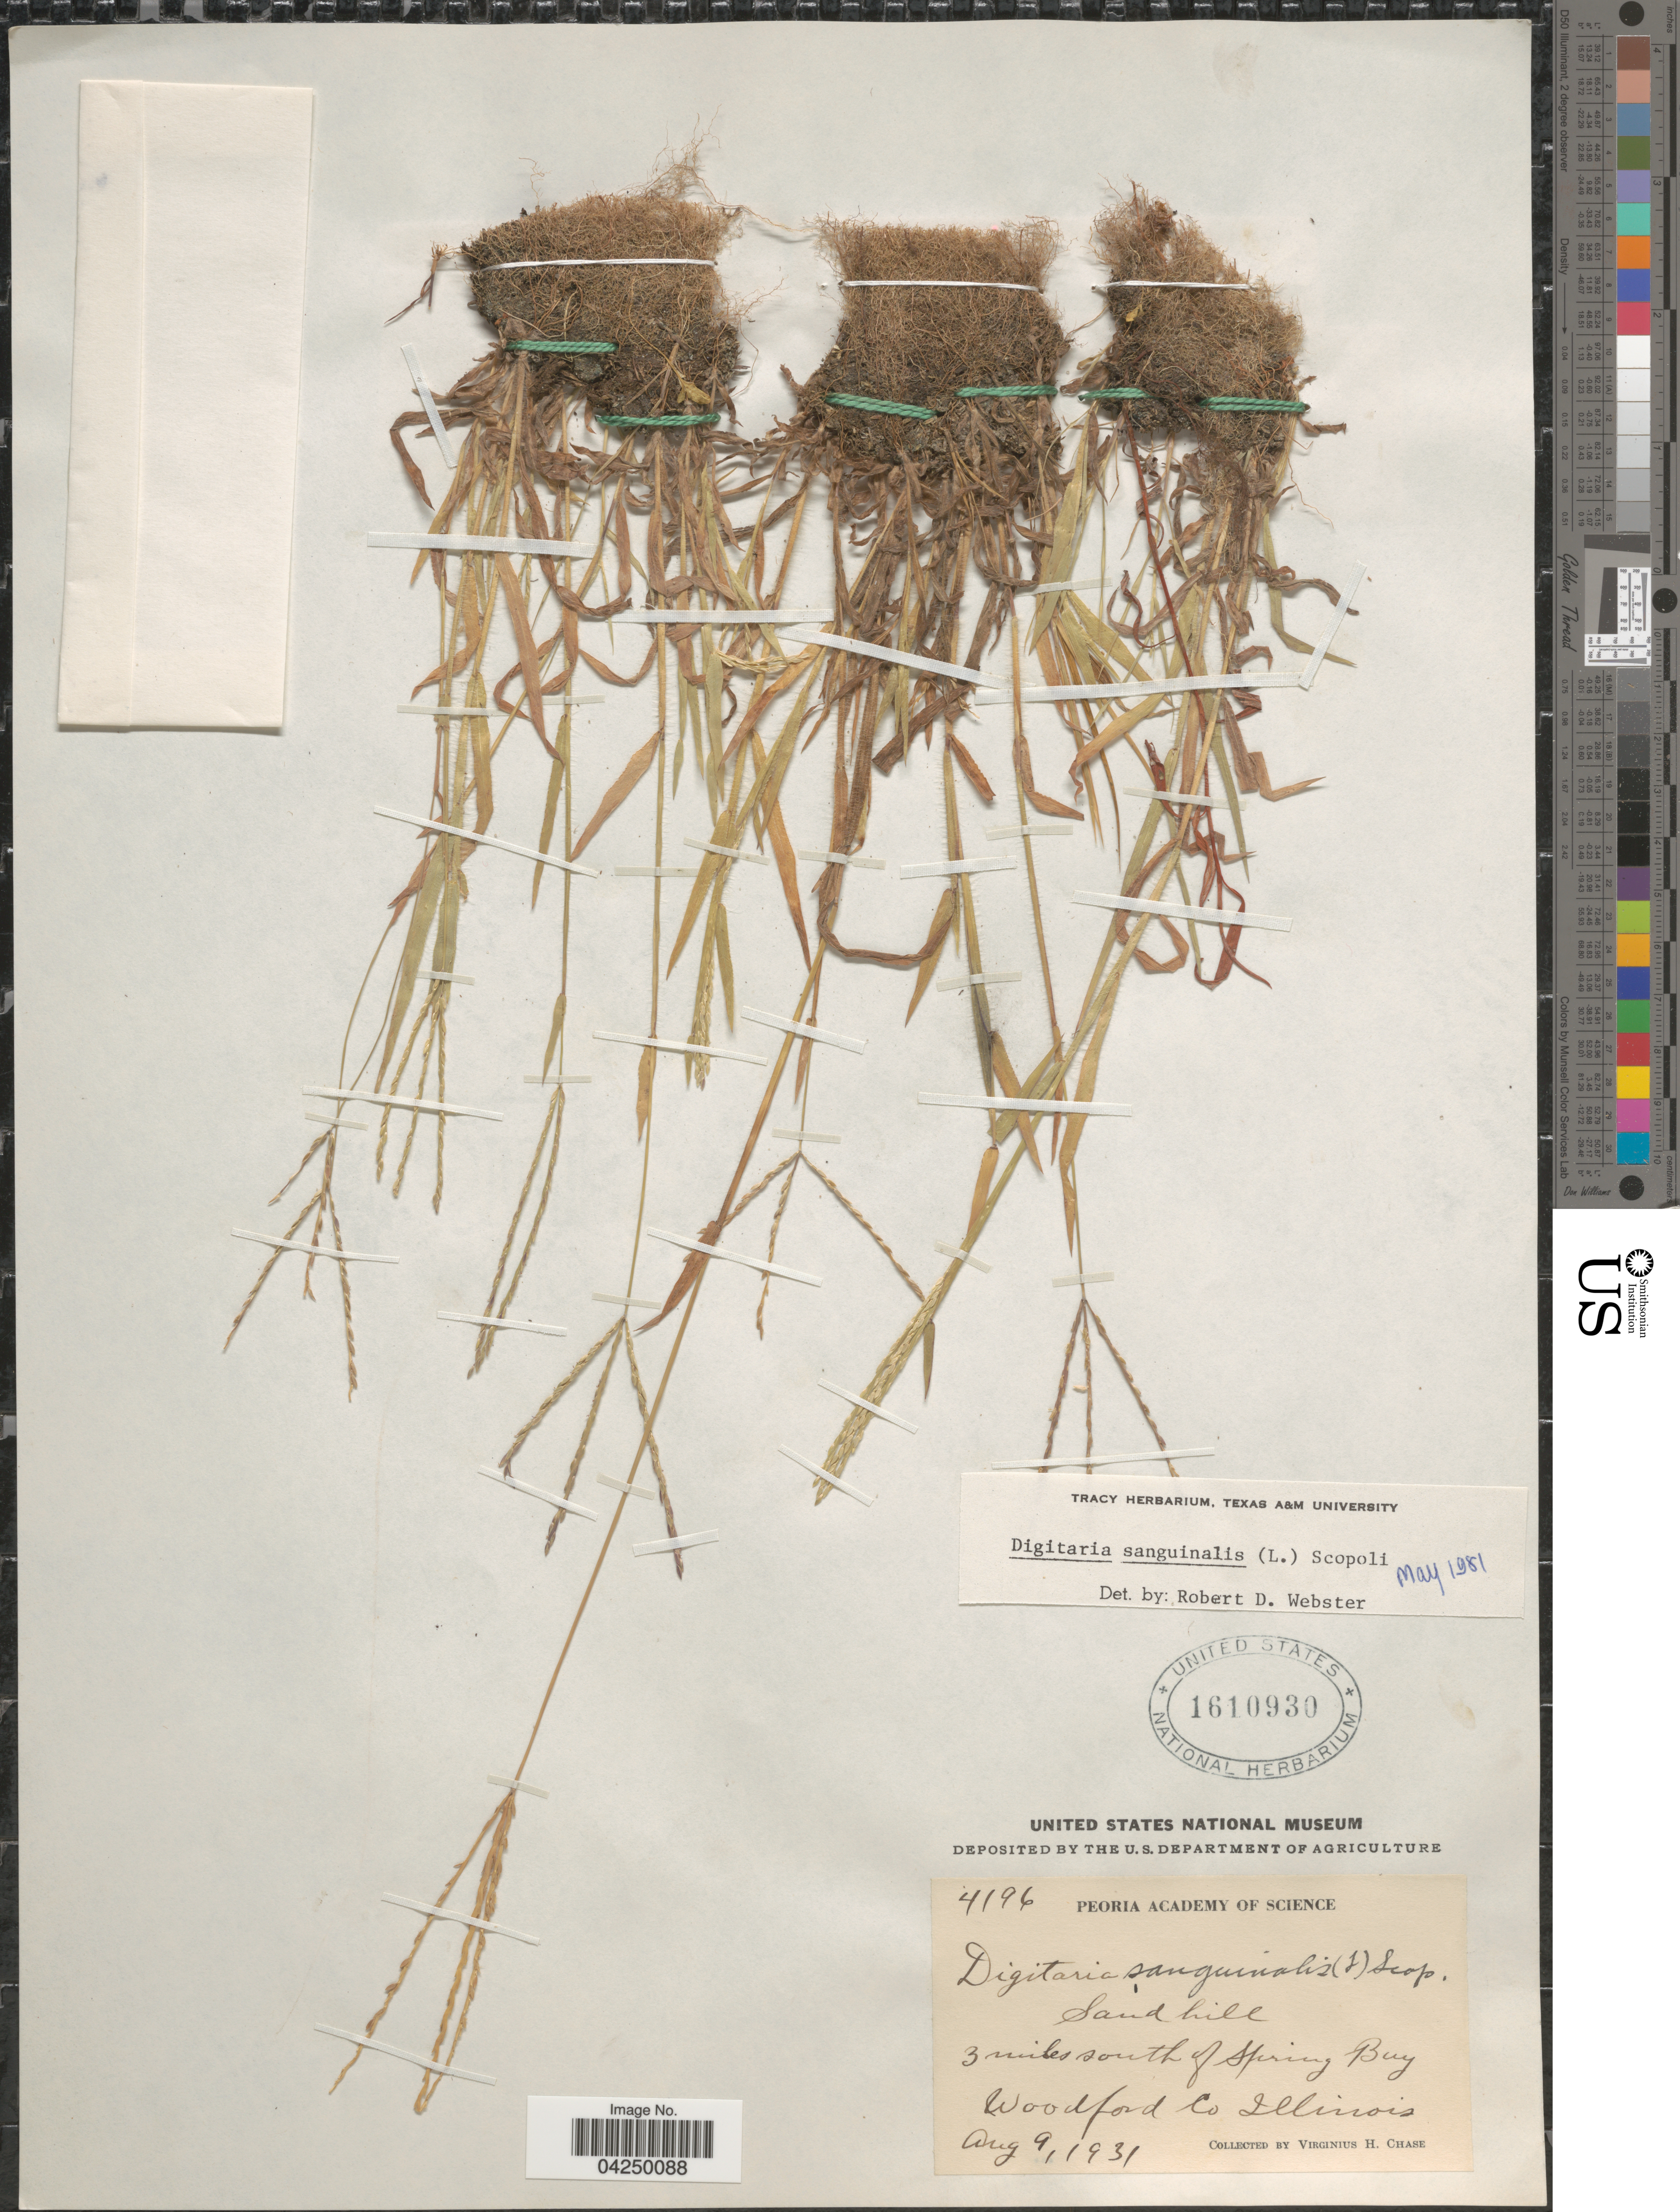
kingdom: Plantae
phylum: Tracheophyta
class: Liliopsida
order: Poales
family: Poaceae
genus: Digitaria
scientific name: Digitaria sanguinalis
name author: (L.) Scop.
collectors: V. H. Chase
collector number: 4196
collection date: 1931-08-09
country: United States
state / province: Illinois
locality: Sand hill 3 miles south of Spring Bay. Woodford Co.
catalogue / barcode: US 1610930